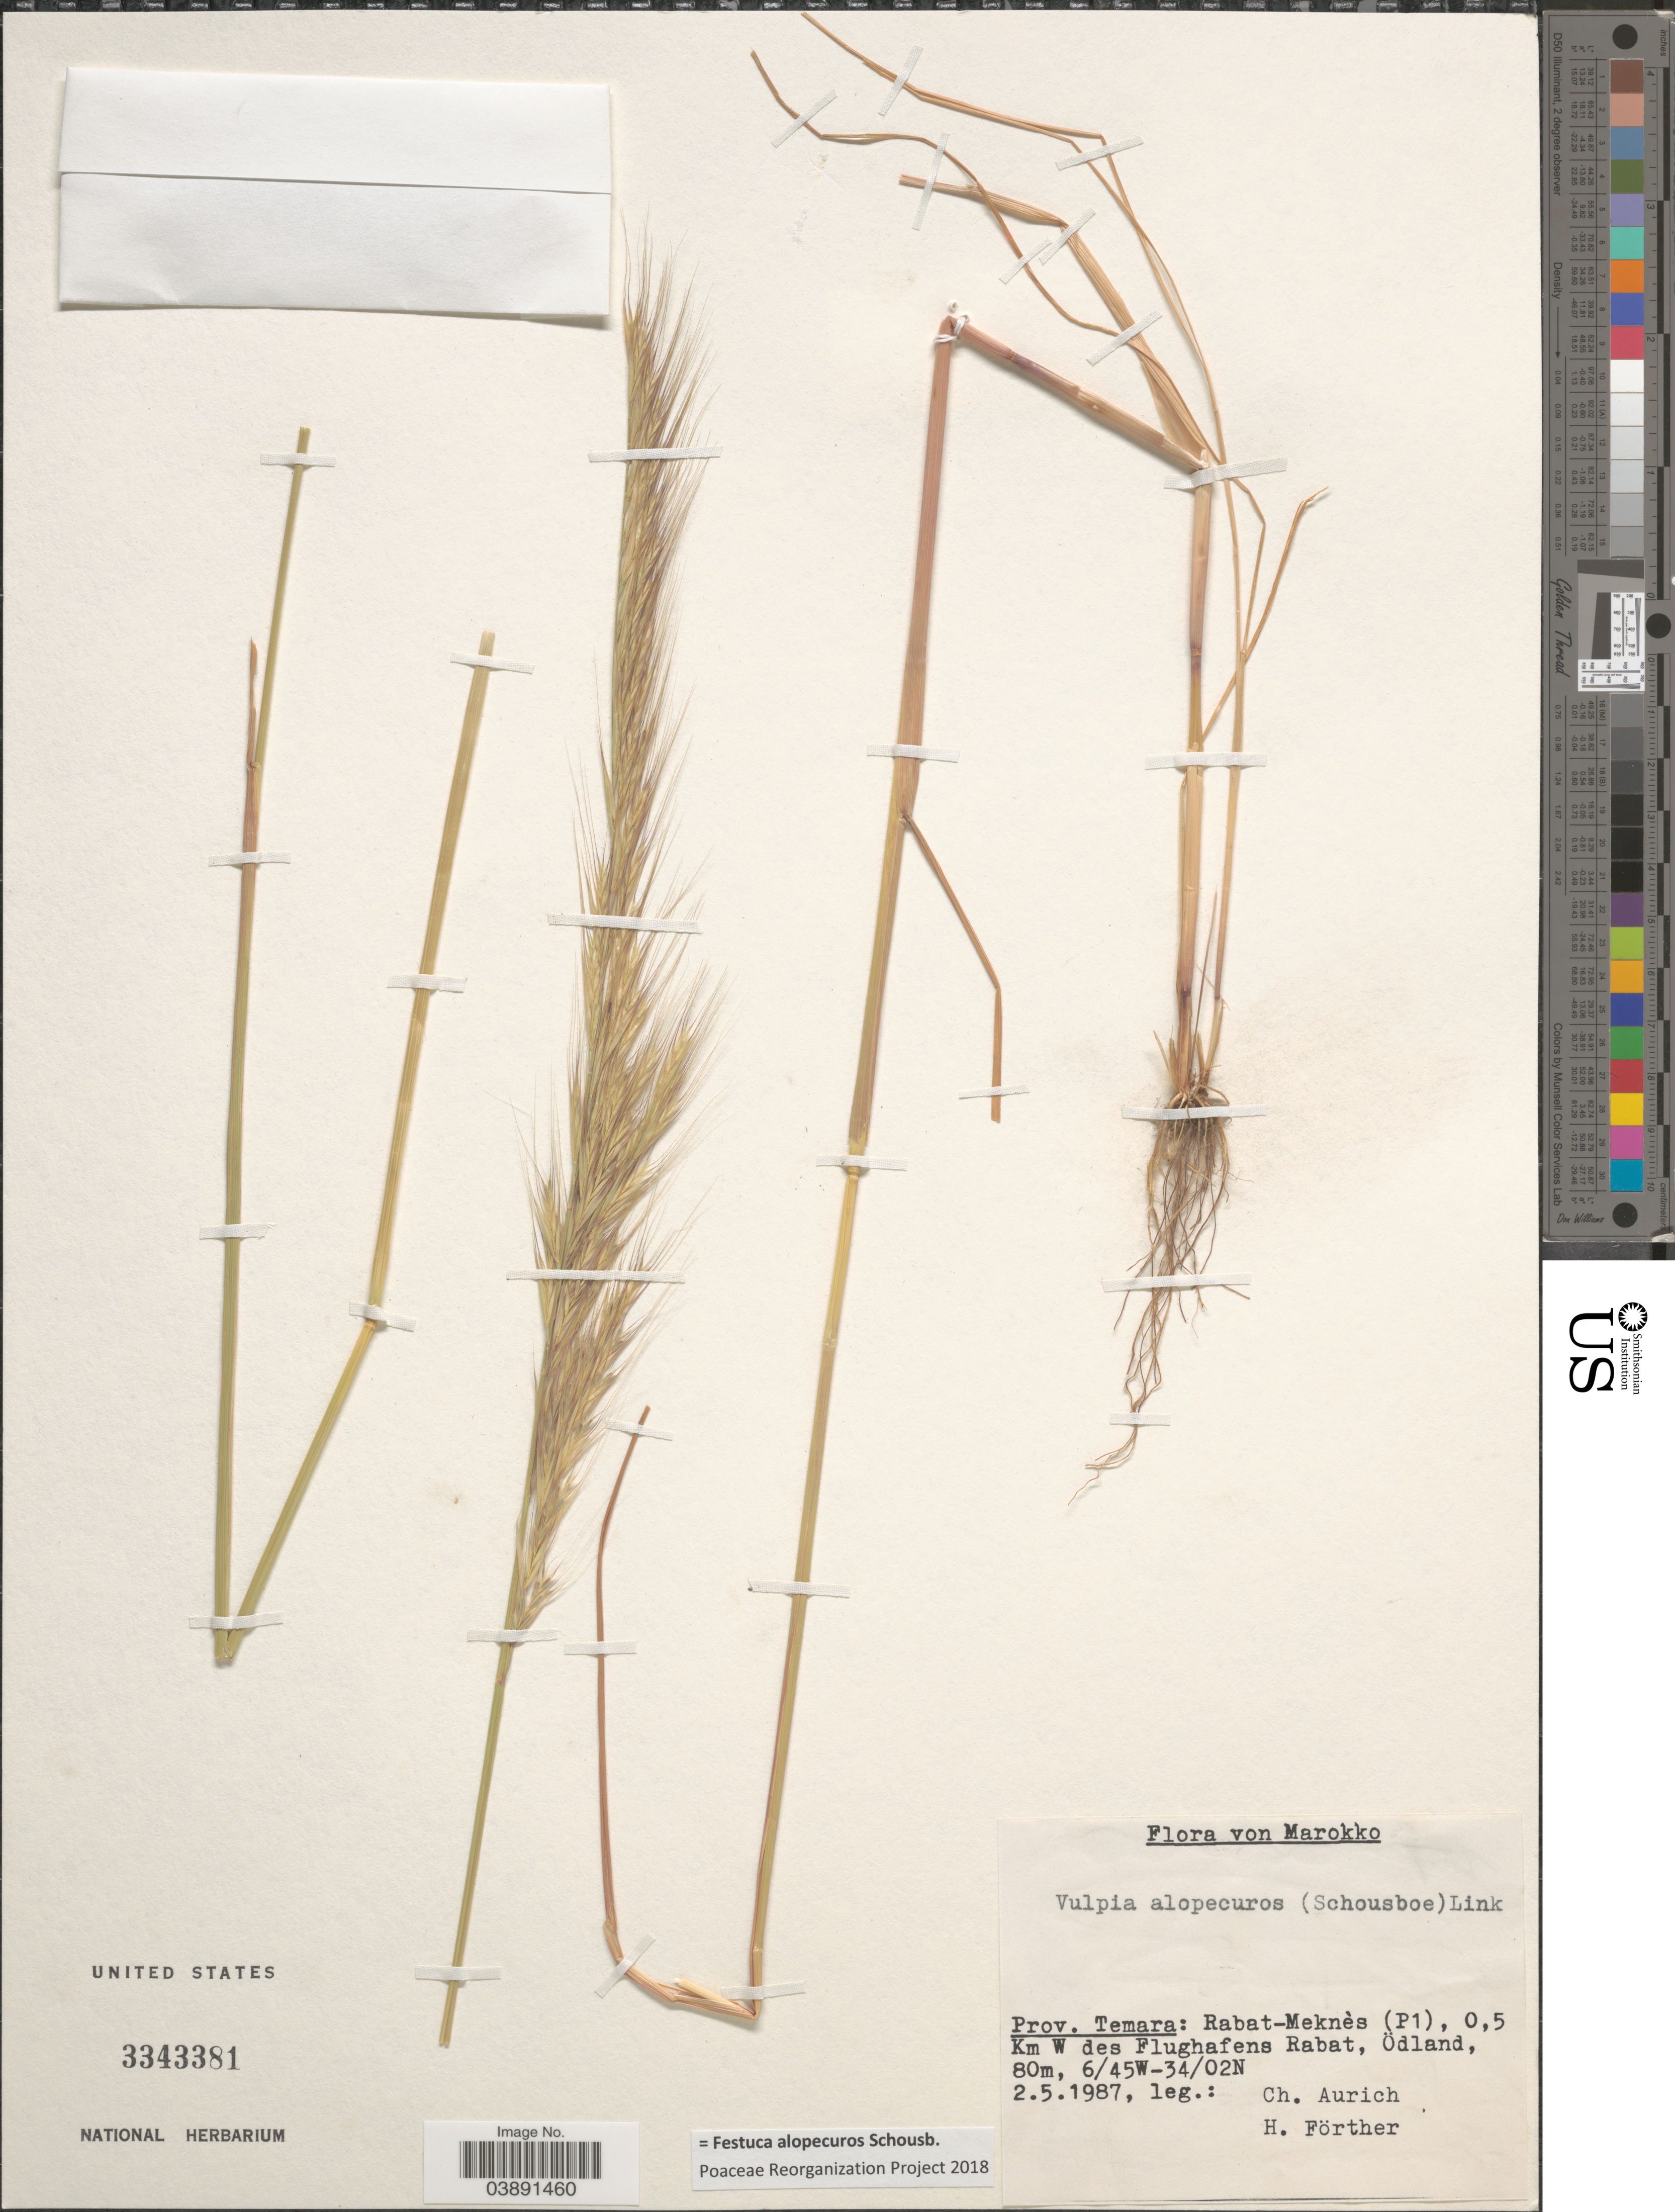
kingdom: Plantae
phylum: Tracheophyta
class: Liliopsida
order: Poales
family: Poaceae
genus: Festuca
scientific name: Festuca alopecuros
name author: Schousb.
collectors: C. Aurich & H. Förther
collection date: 1987-05-02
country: Morocco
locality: Marokko. Prov. Temara: Rabat-Meknès (P1), 0,5 Km W des Flughafens Rabat, Ödland.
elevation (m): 80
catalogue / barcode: US 3343381